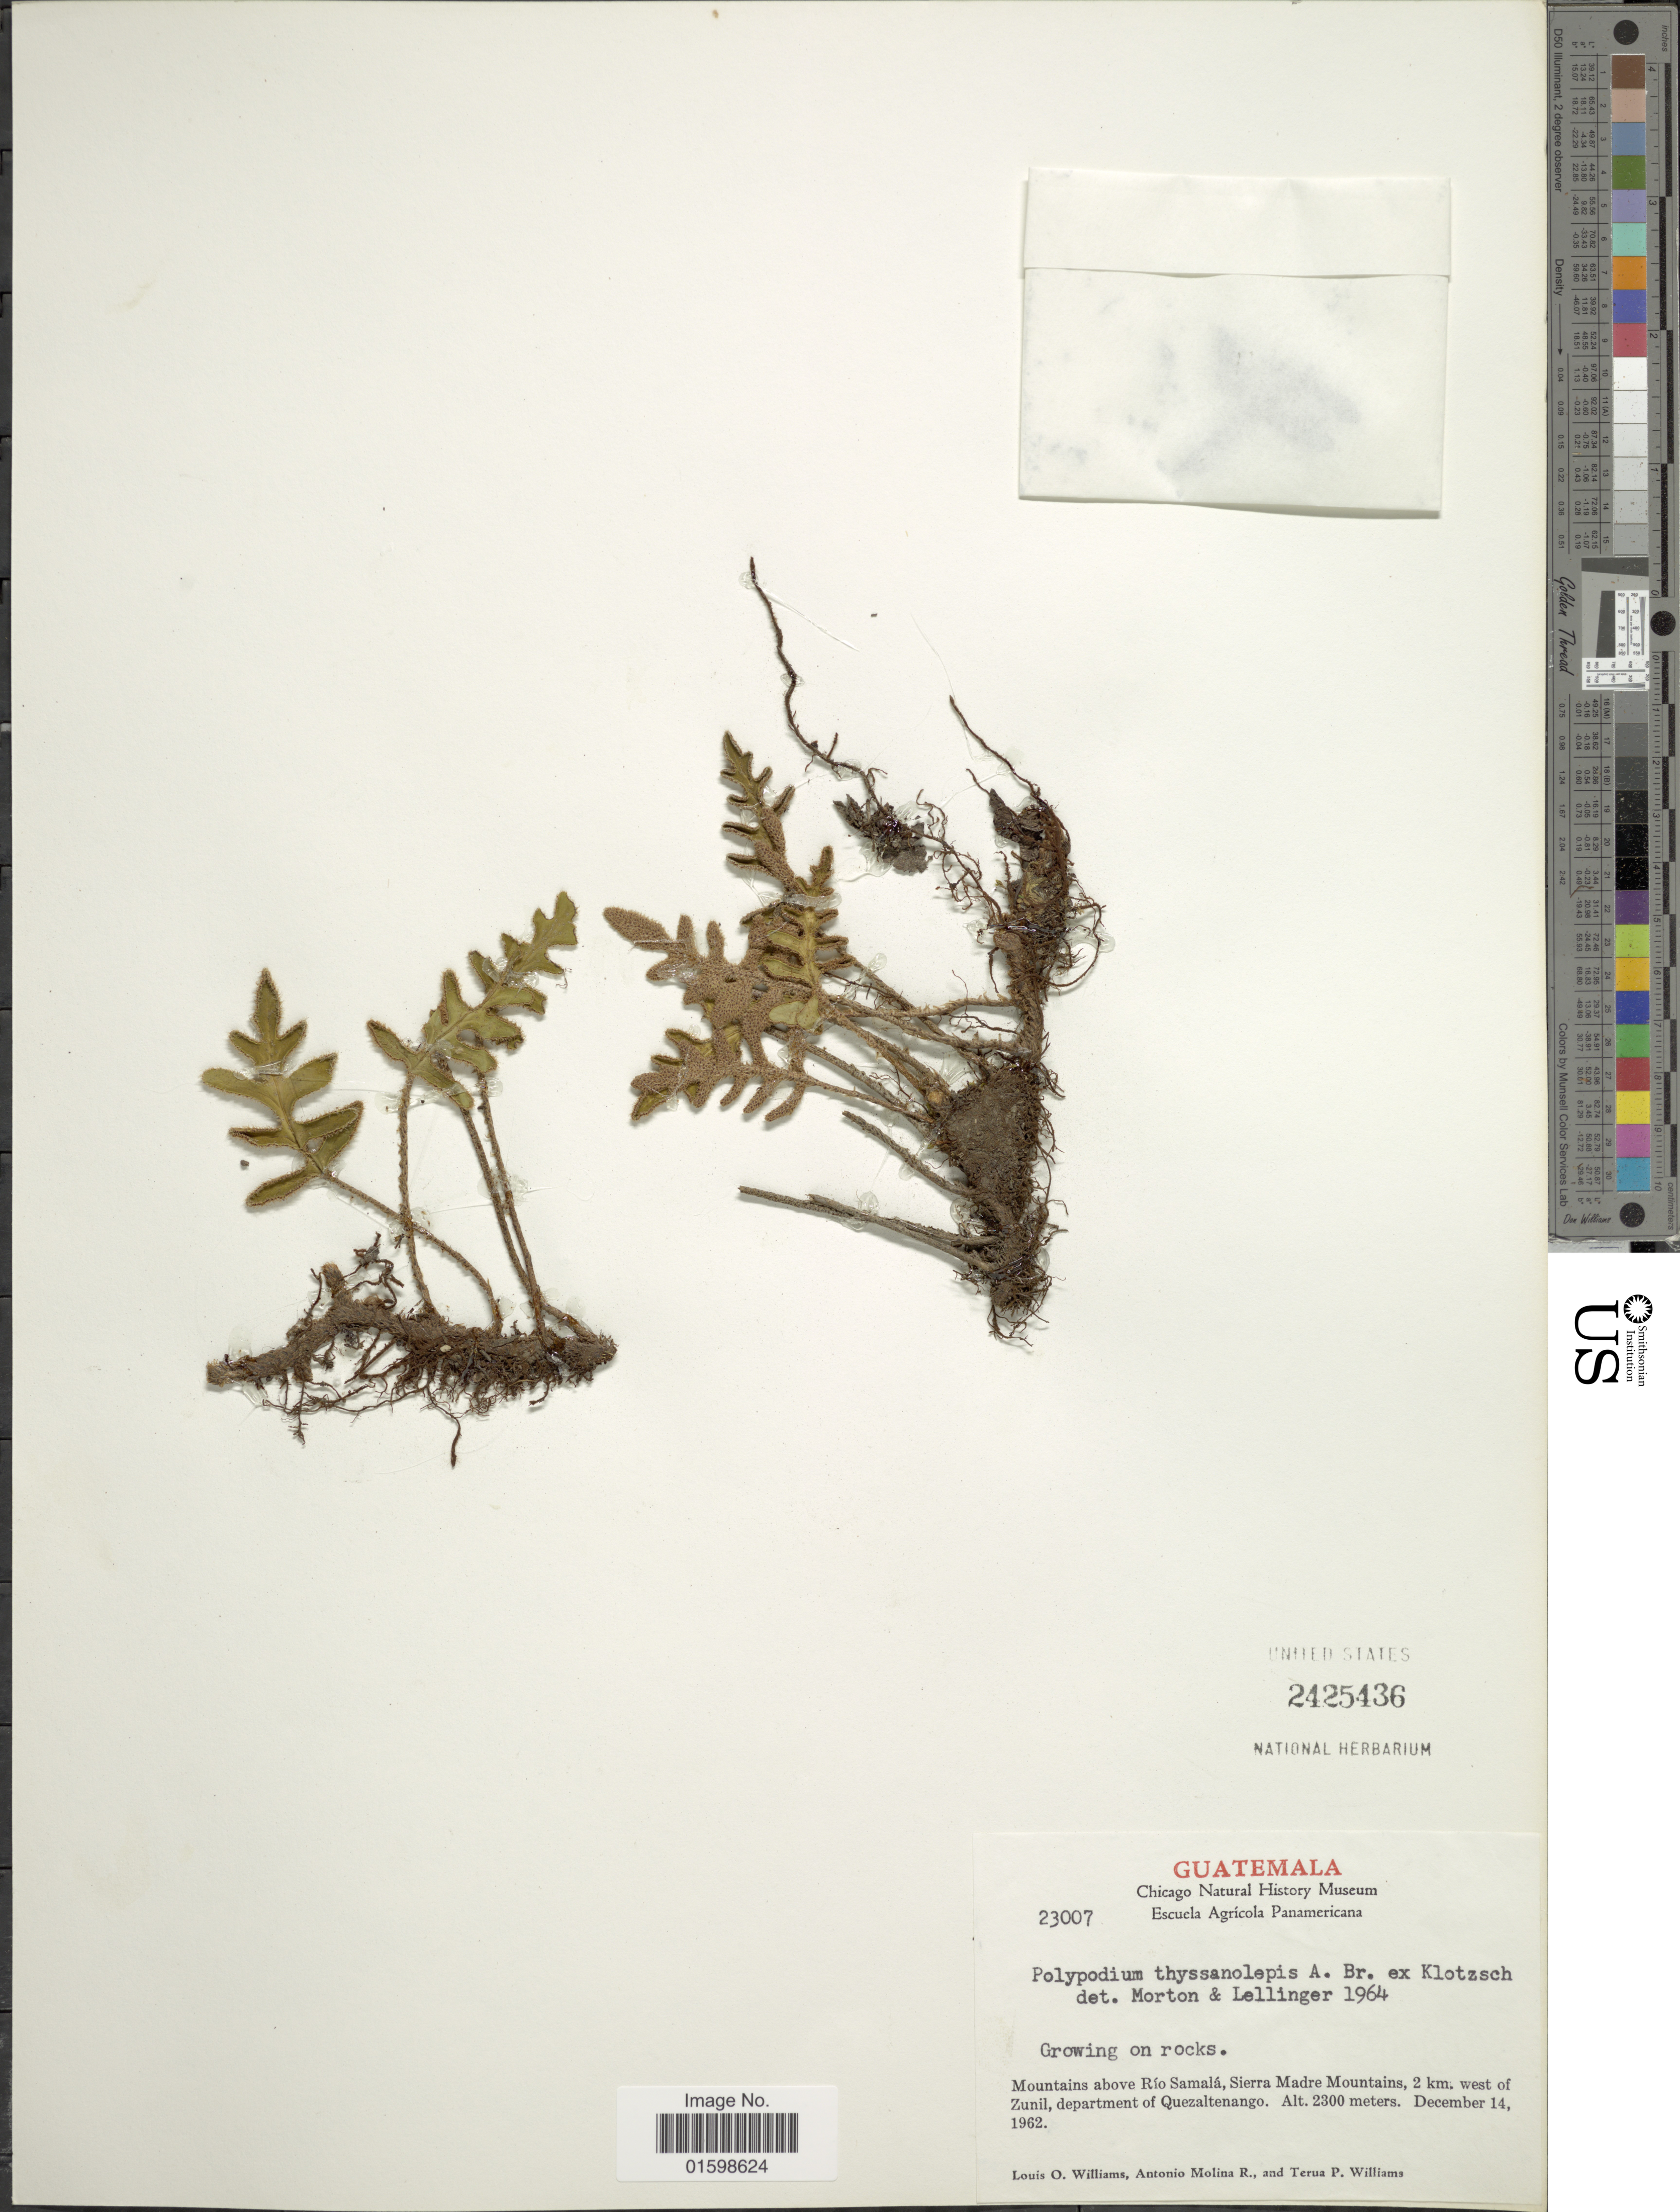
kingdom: Plantae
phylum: Tracheophyta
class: Polypodiopsida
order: Polypodiales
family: Polypodiaceae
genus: Pleopeltis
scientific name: Pleopeltis thyssanolepis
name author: (A. Braun ex Klotzsch) E.G. Andrews & Windham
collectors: L. O. Williams, A. Molina R. & T. P. Williams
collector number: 23007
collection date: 1962-12-14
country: Guatemala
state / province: Quetzaltenango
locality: Growing on rocks, mountains above Río Samalá, Sierra Madre Mountains, 2 km. west of Zunil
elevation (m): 2300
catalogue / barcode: US 2425436